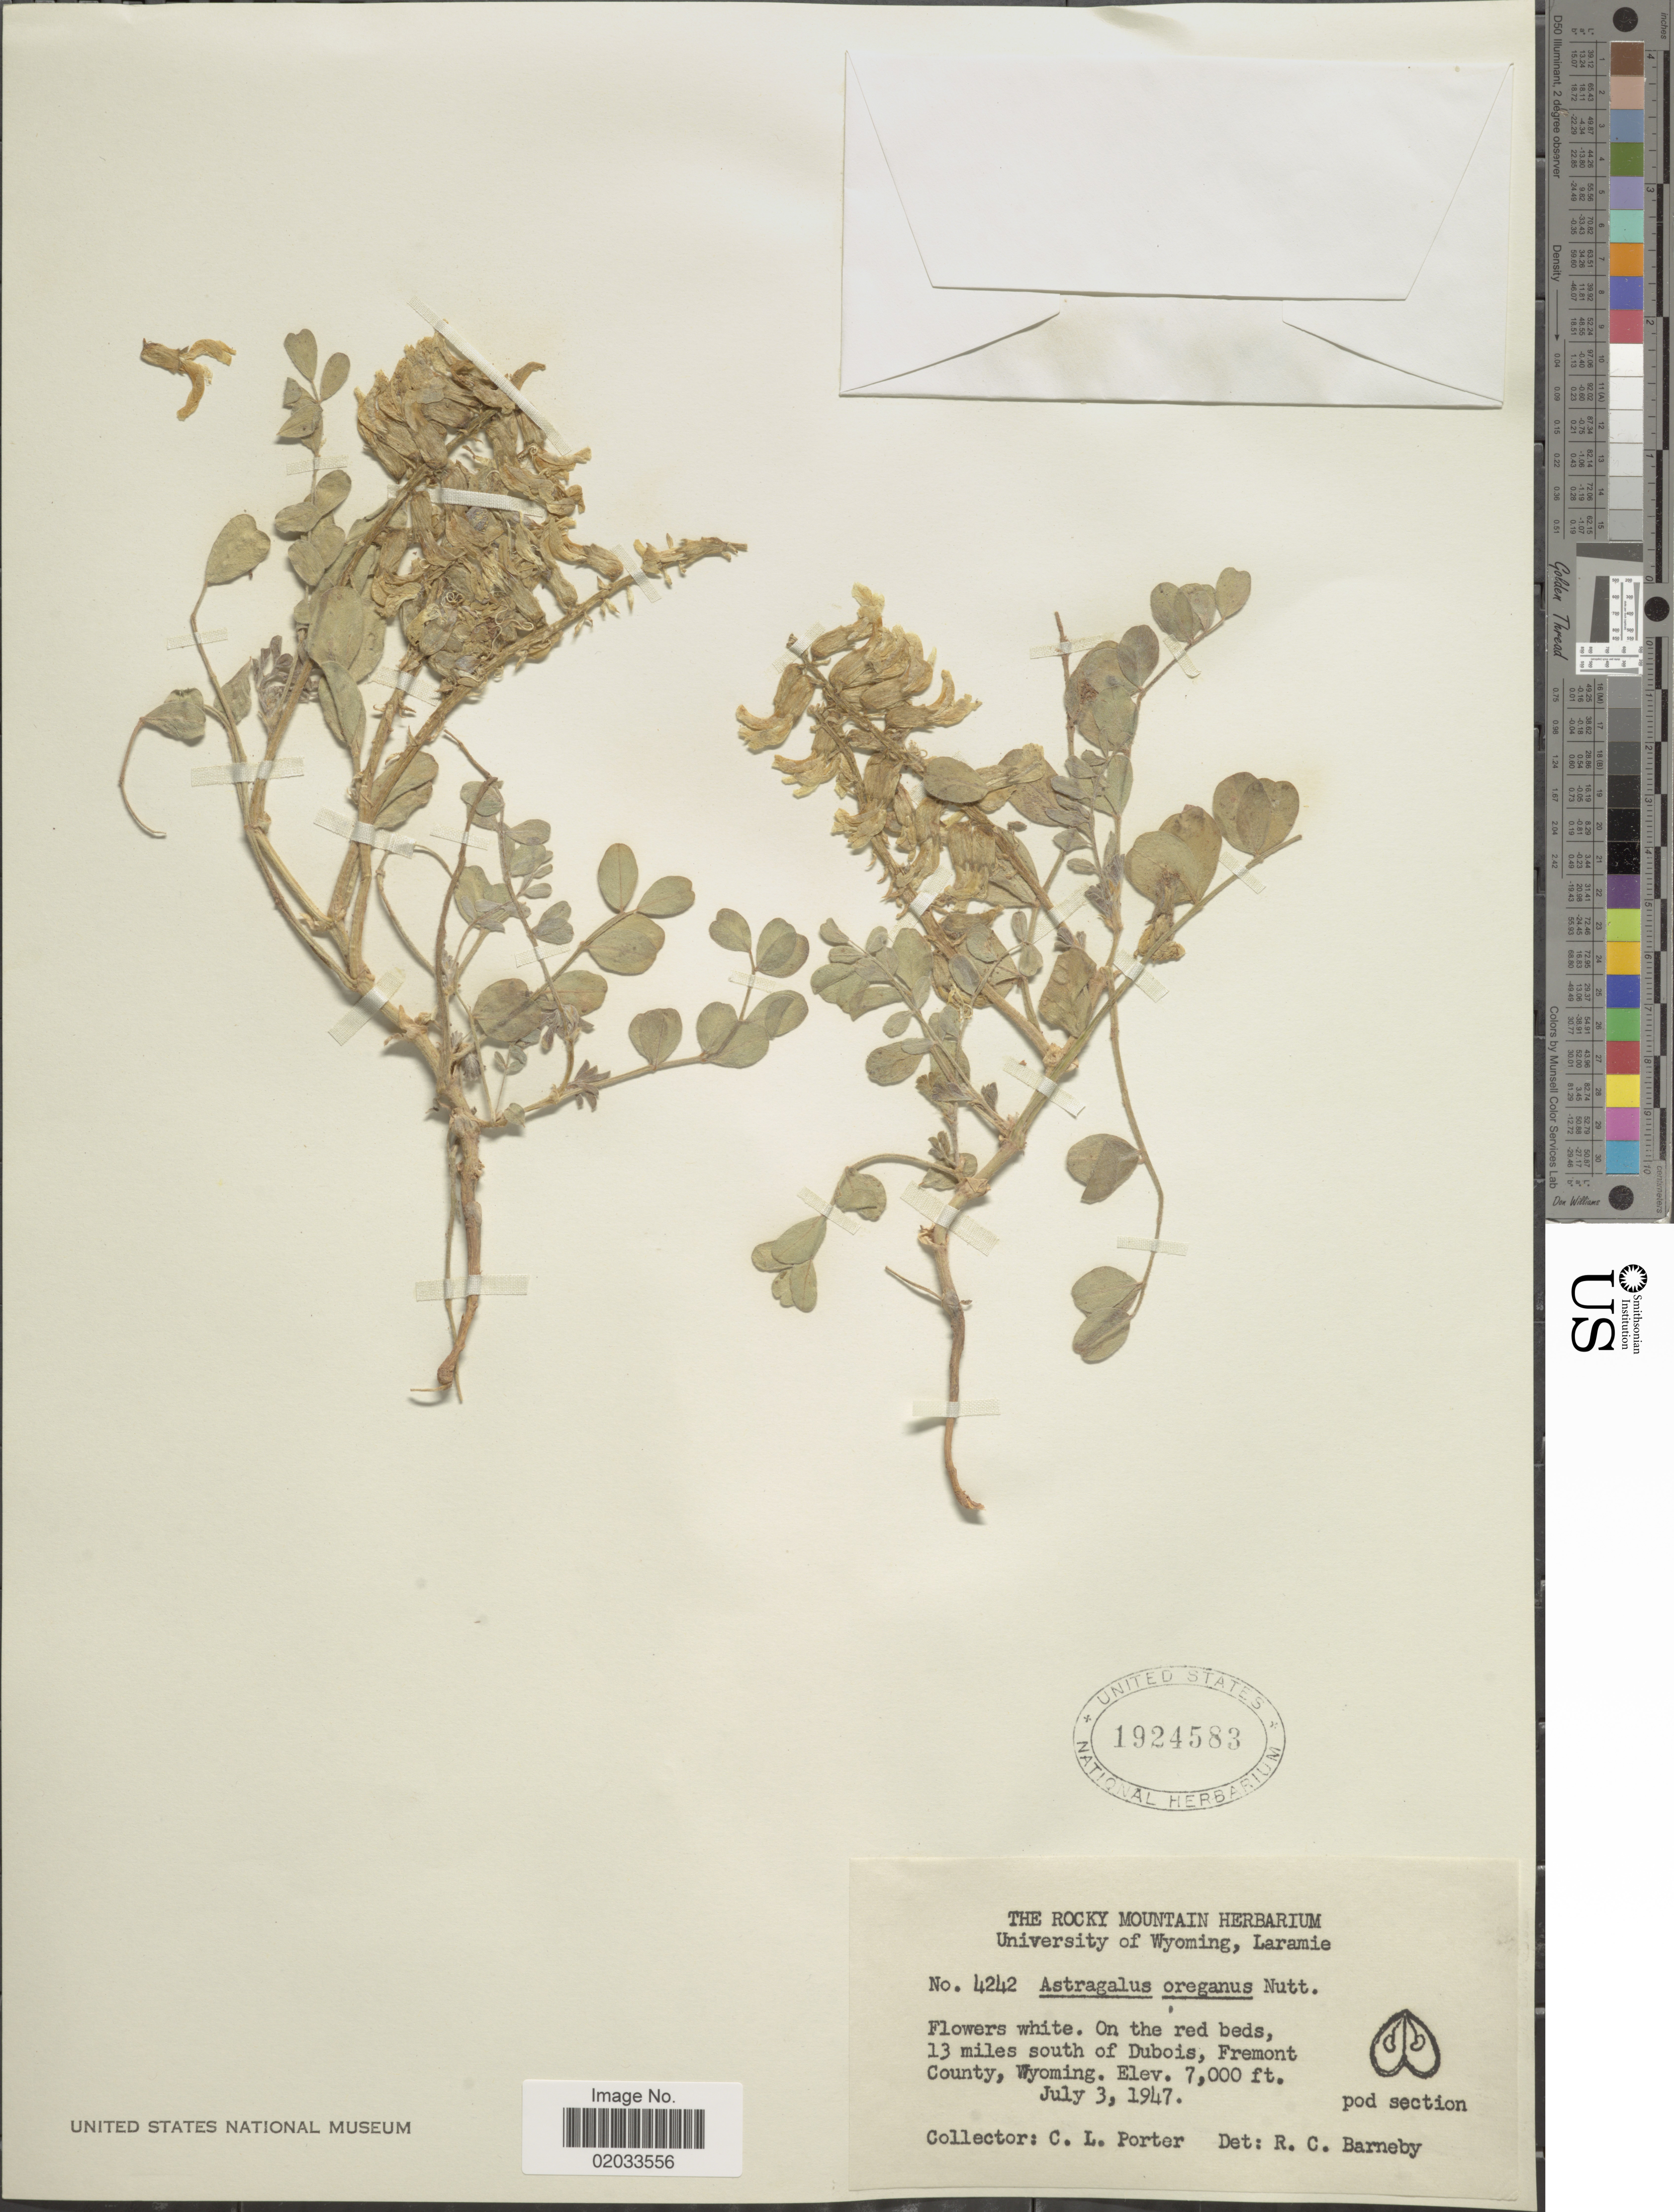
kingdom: Plantae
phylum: Tracheophyta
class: Magnoliopsida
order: Fabales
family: Fabaceae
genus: Astragalus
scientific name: Astragalus oreganus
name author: Torr. & A. Gray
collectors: C. L. Porter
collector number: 4242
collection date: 1947-07-03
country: United States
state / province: Wyoming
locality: On the red beds, 13 miles south of Dubois, Fredmont County.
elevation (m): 2134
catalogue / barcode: US 1924583